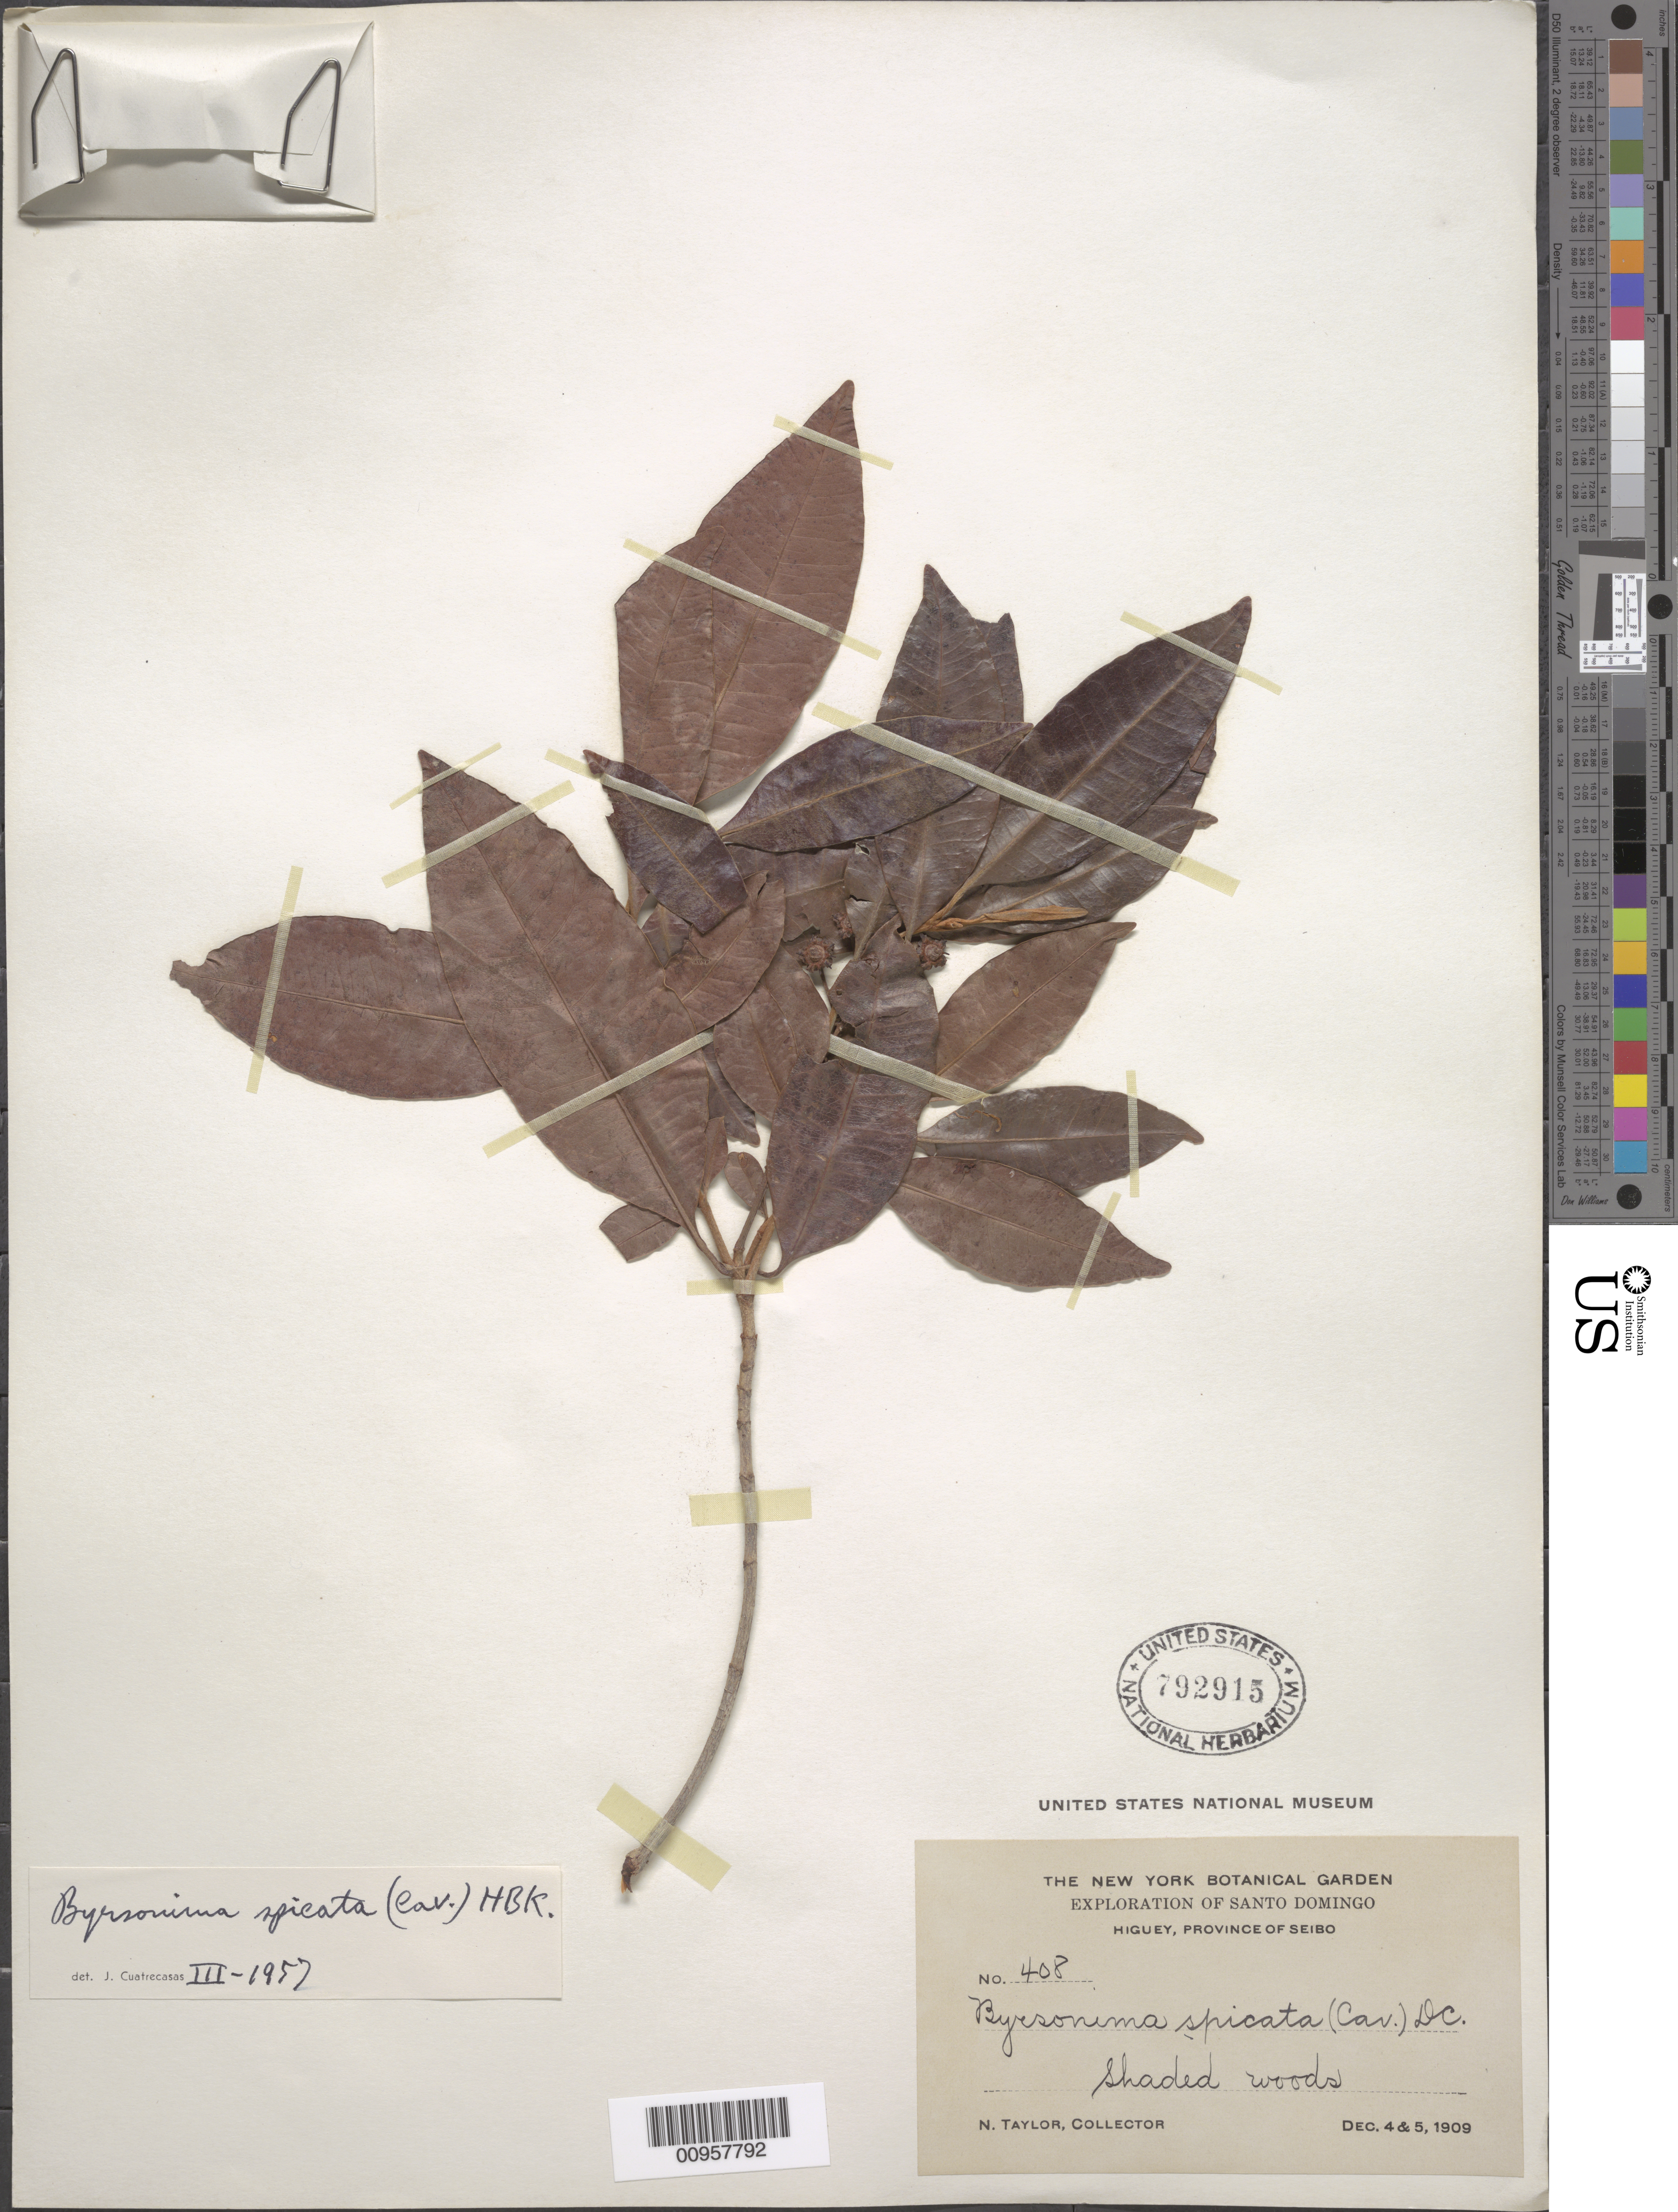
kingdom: Plantae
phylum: Tracheophyta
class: Magnoliopsida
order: Malpighiales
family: Malpighiaceae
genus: Byrsonima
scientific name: Byrsonima spicata (Cav.) DC.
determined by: Cuatrecasas, J.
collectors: N. Taylor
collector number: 408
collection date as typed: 04 Dec 1909 and 05 Dec 1909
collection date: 1909-12-04,1909-12-05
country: Dominican Republic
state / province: El Seibo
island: Hispaniola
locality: Higuey.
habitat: Shaded woods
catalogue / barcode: US 792915